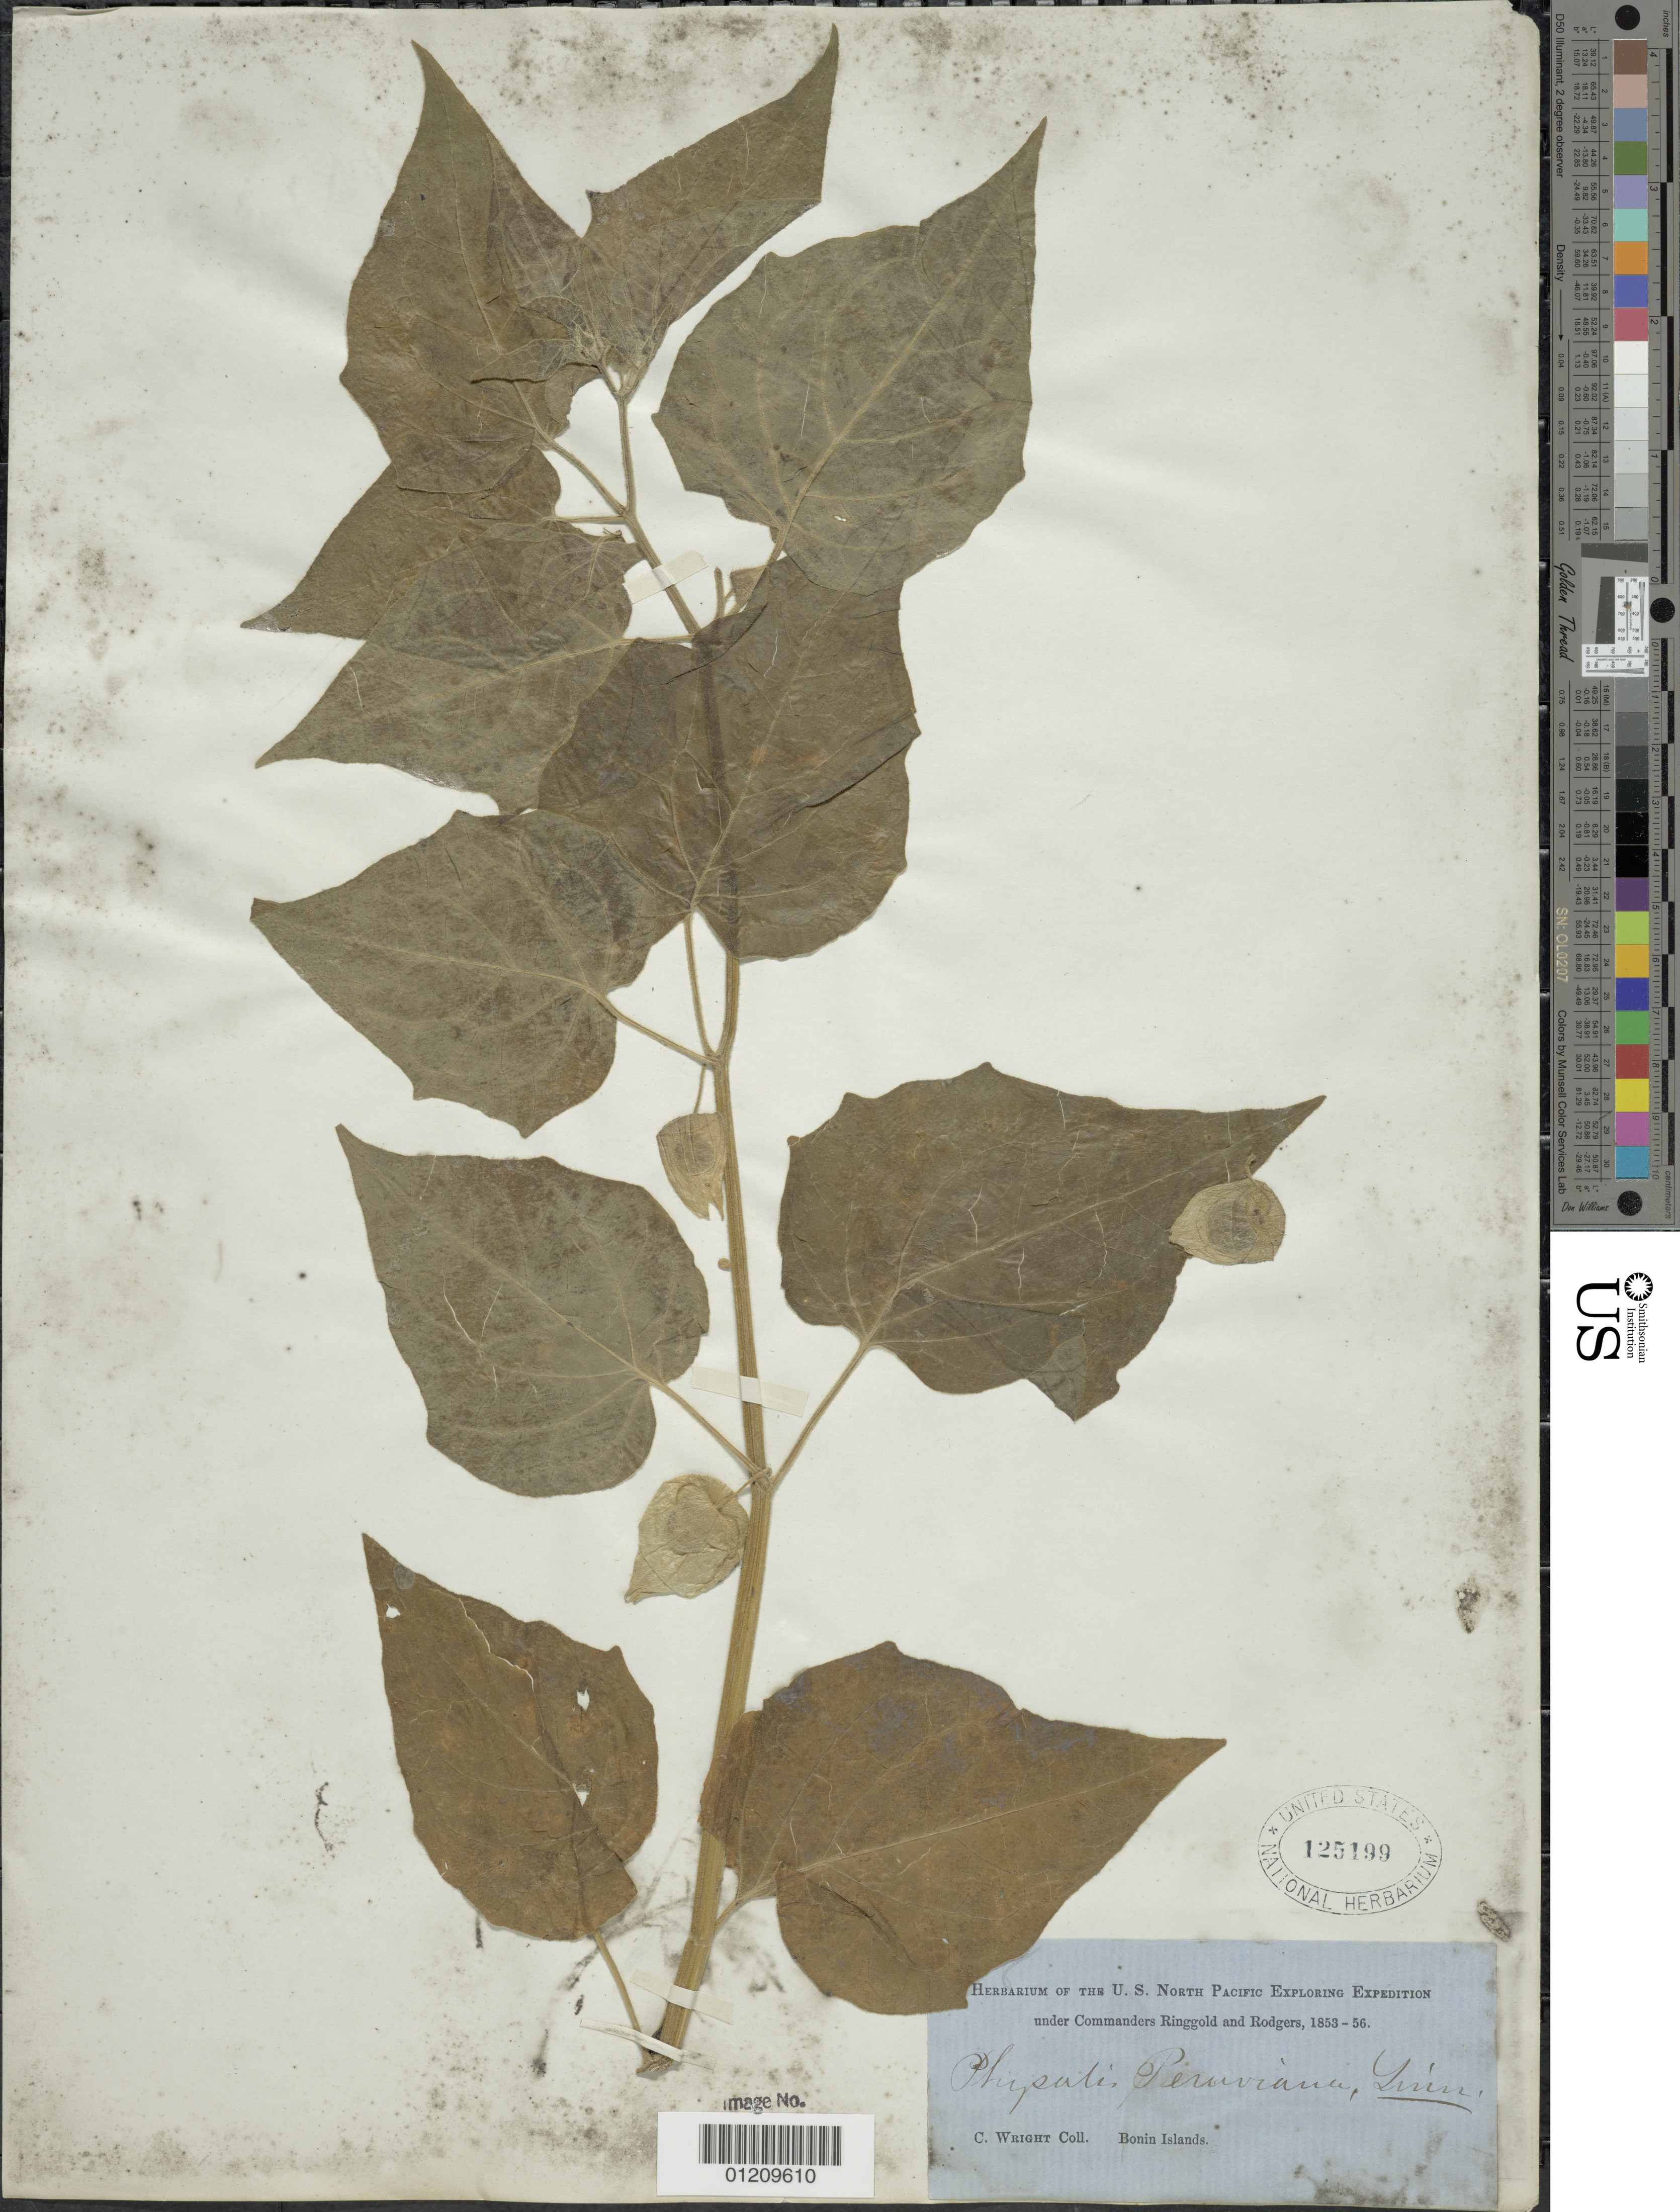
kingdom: Plantae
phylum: Tracheophyta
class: Magnoliopsida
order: Solanales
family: Solanaceae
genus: Physalis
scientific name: Physalis peruviana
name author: L.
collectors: C. Wright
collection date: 1853/1856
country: Japan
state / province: Tokyo, Federal City of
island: Bonin Islands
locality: Bonin Islands.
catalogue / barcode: US 125199